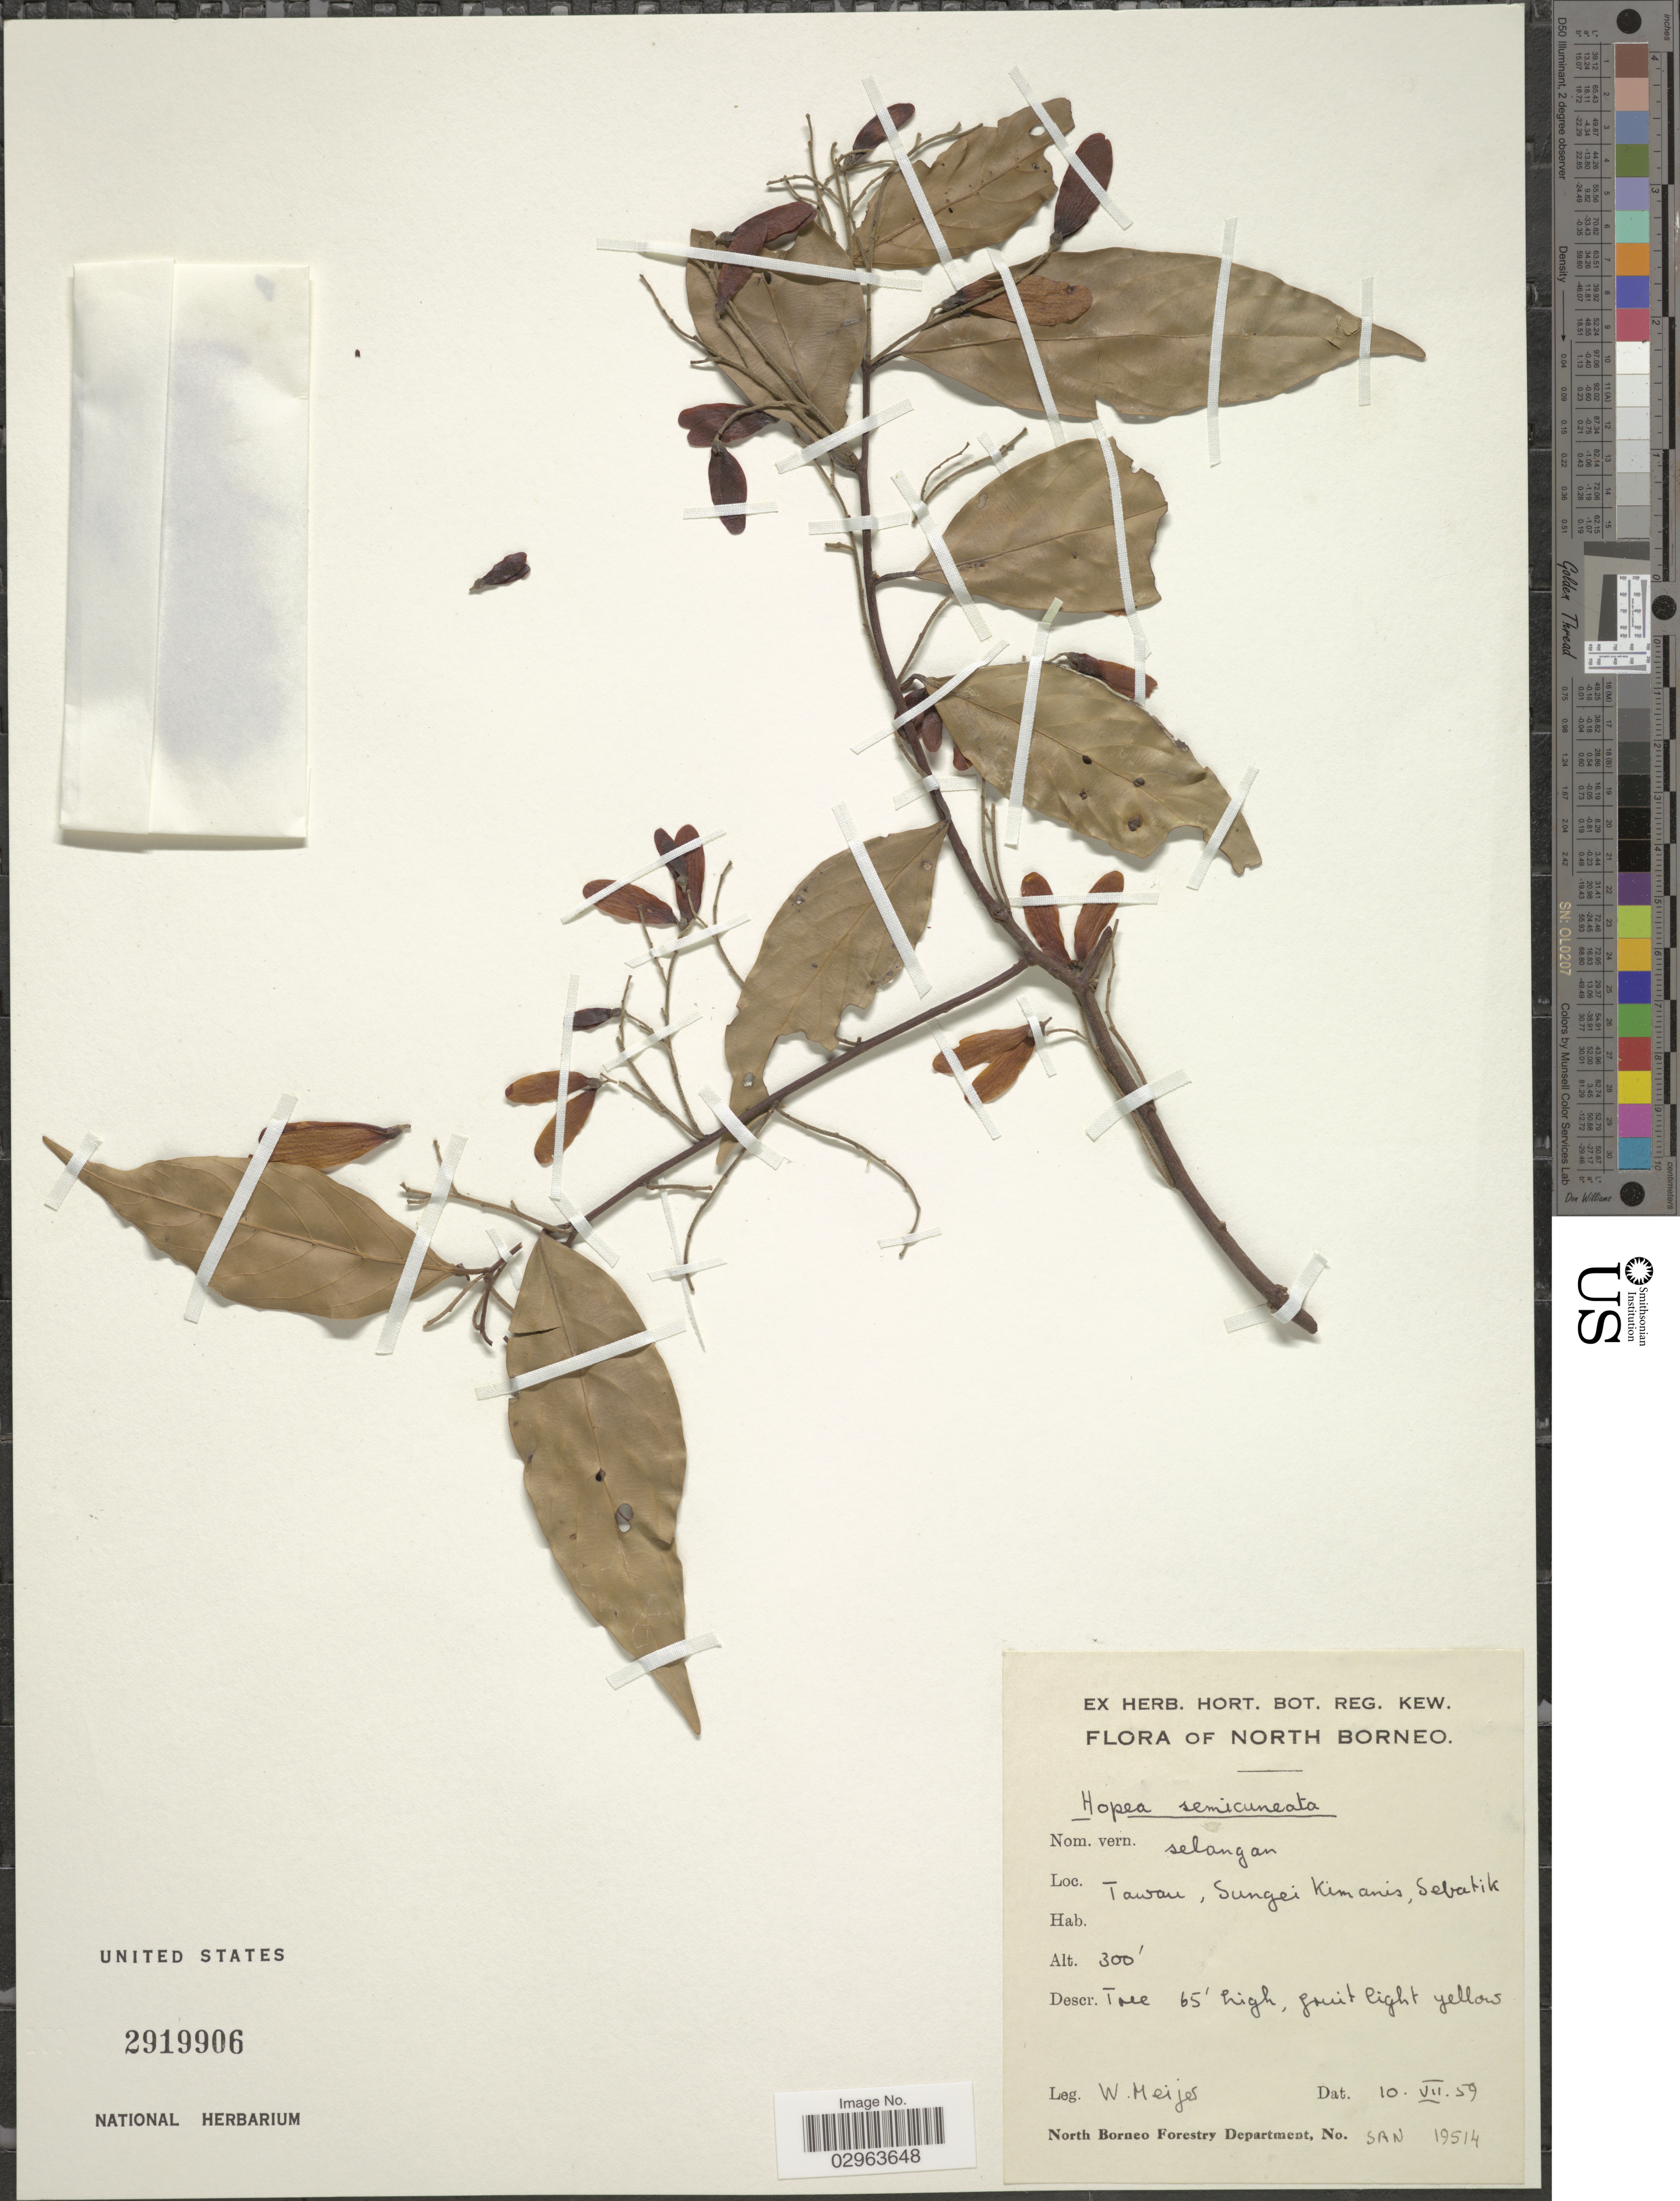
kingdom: Plantae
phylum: Tracheophyta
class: Magnoliopsida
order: Malvales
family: Dipterocarpaceae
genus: Hopea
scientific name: Hopea semicuneata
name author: Symington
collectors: W. Meijer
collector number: SAN 19514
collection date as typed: Transcribed d/m/y: 10/7/59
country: Malaysia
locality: North Borneo. Tawau, Sungei Kimanis, Sebatik.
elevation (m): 91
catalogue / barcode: US 2919906